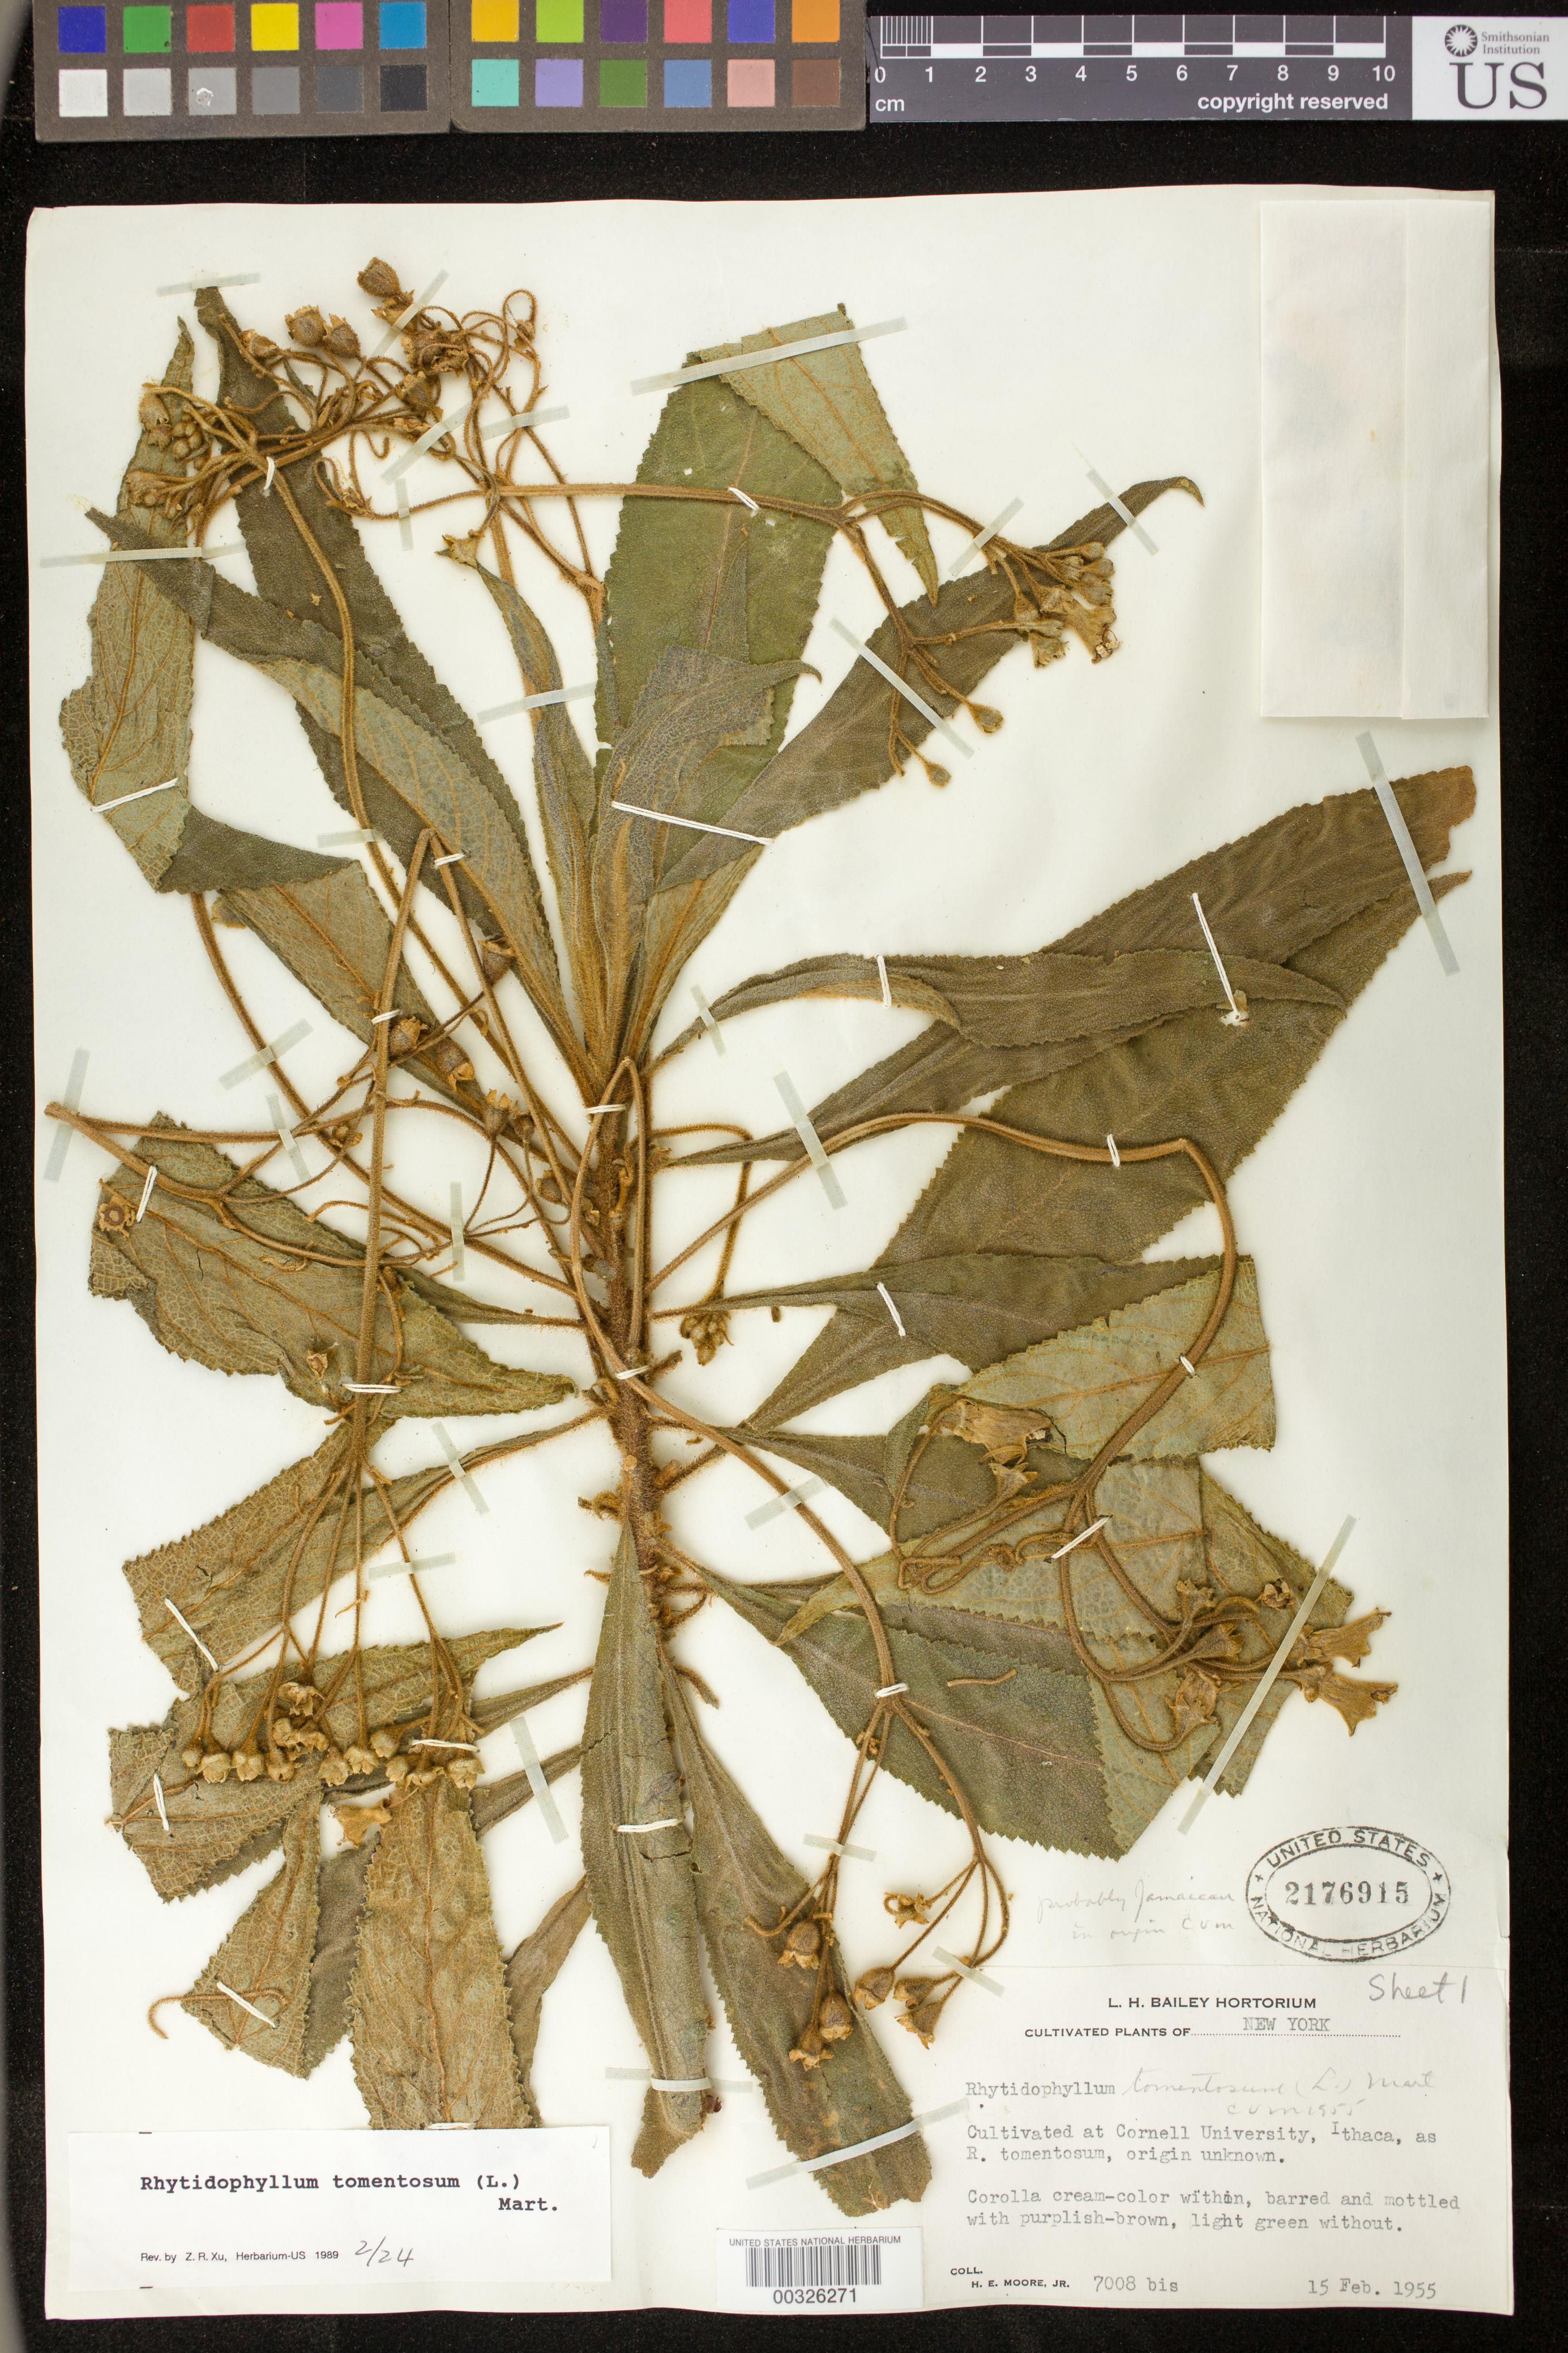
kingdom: Plantae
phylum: Tracheophyta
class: Magnoliopsida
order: Lamiales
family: Gesneriaceae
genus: Rhytidophyllum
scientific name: Rhytidophyllum tomentosum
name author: (L.) Mart.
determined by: Skog, Laurence E.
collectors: H. E. Moore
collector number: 7008 bis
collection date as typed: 15 Feb 1955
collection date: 1955-02-15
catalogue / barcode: US 2176915